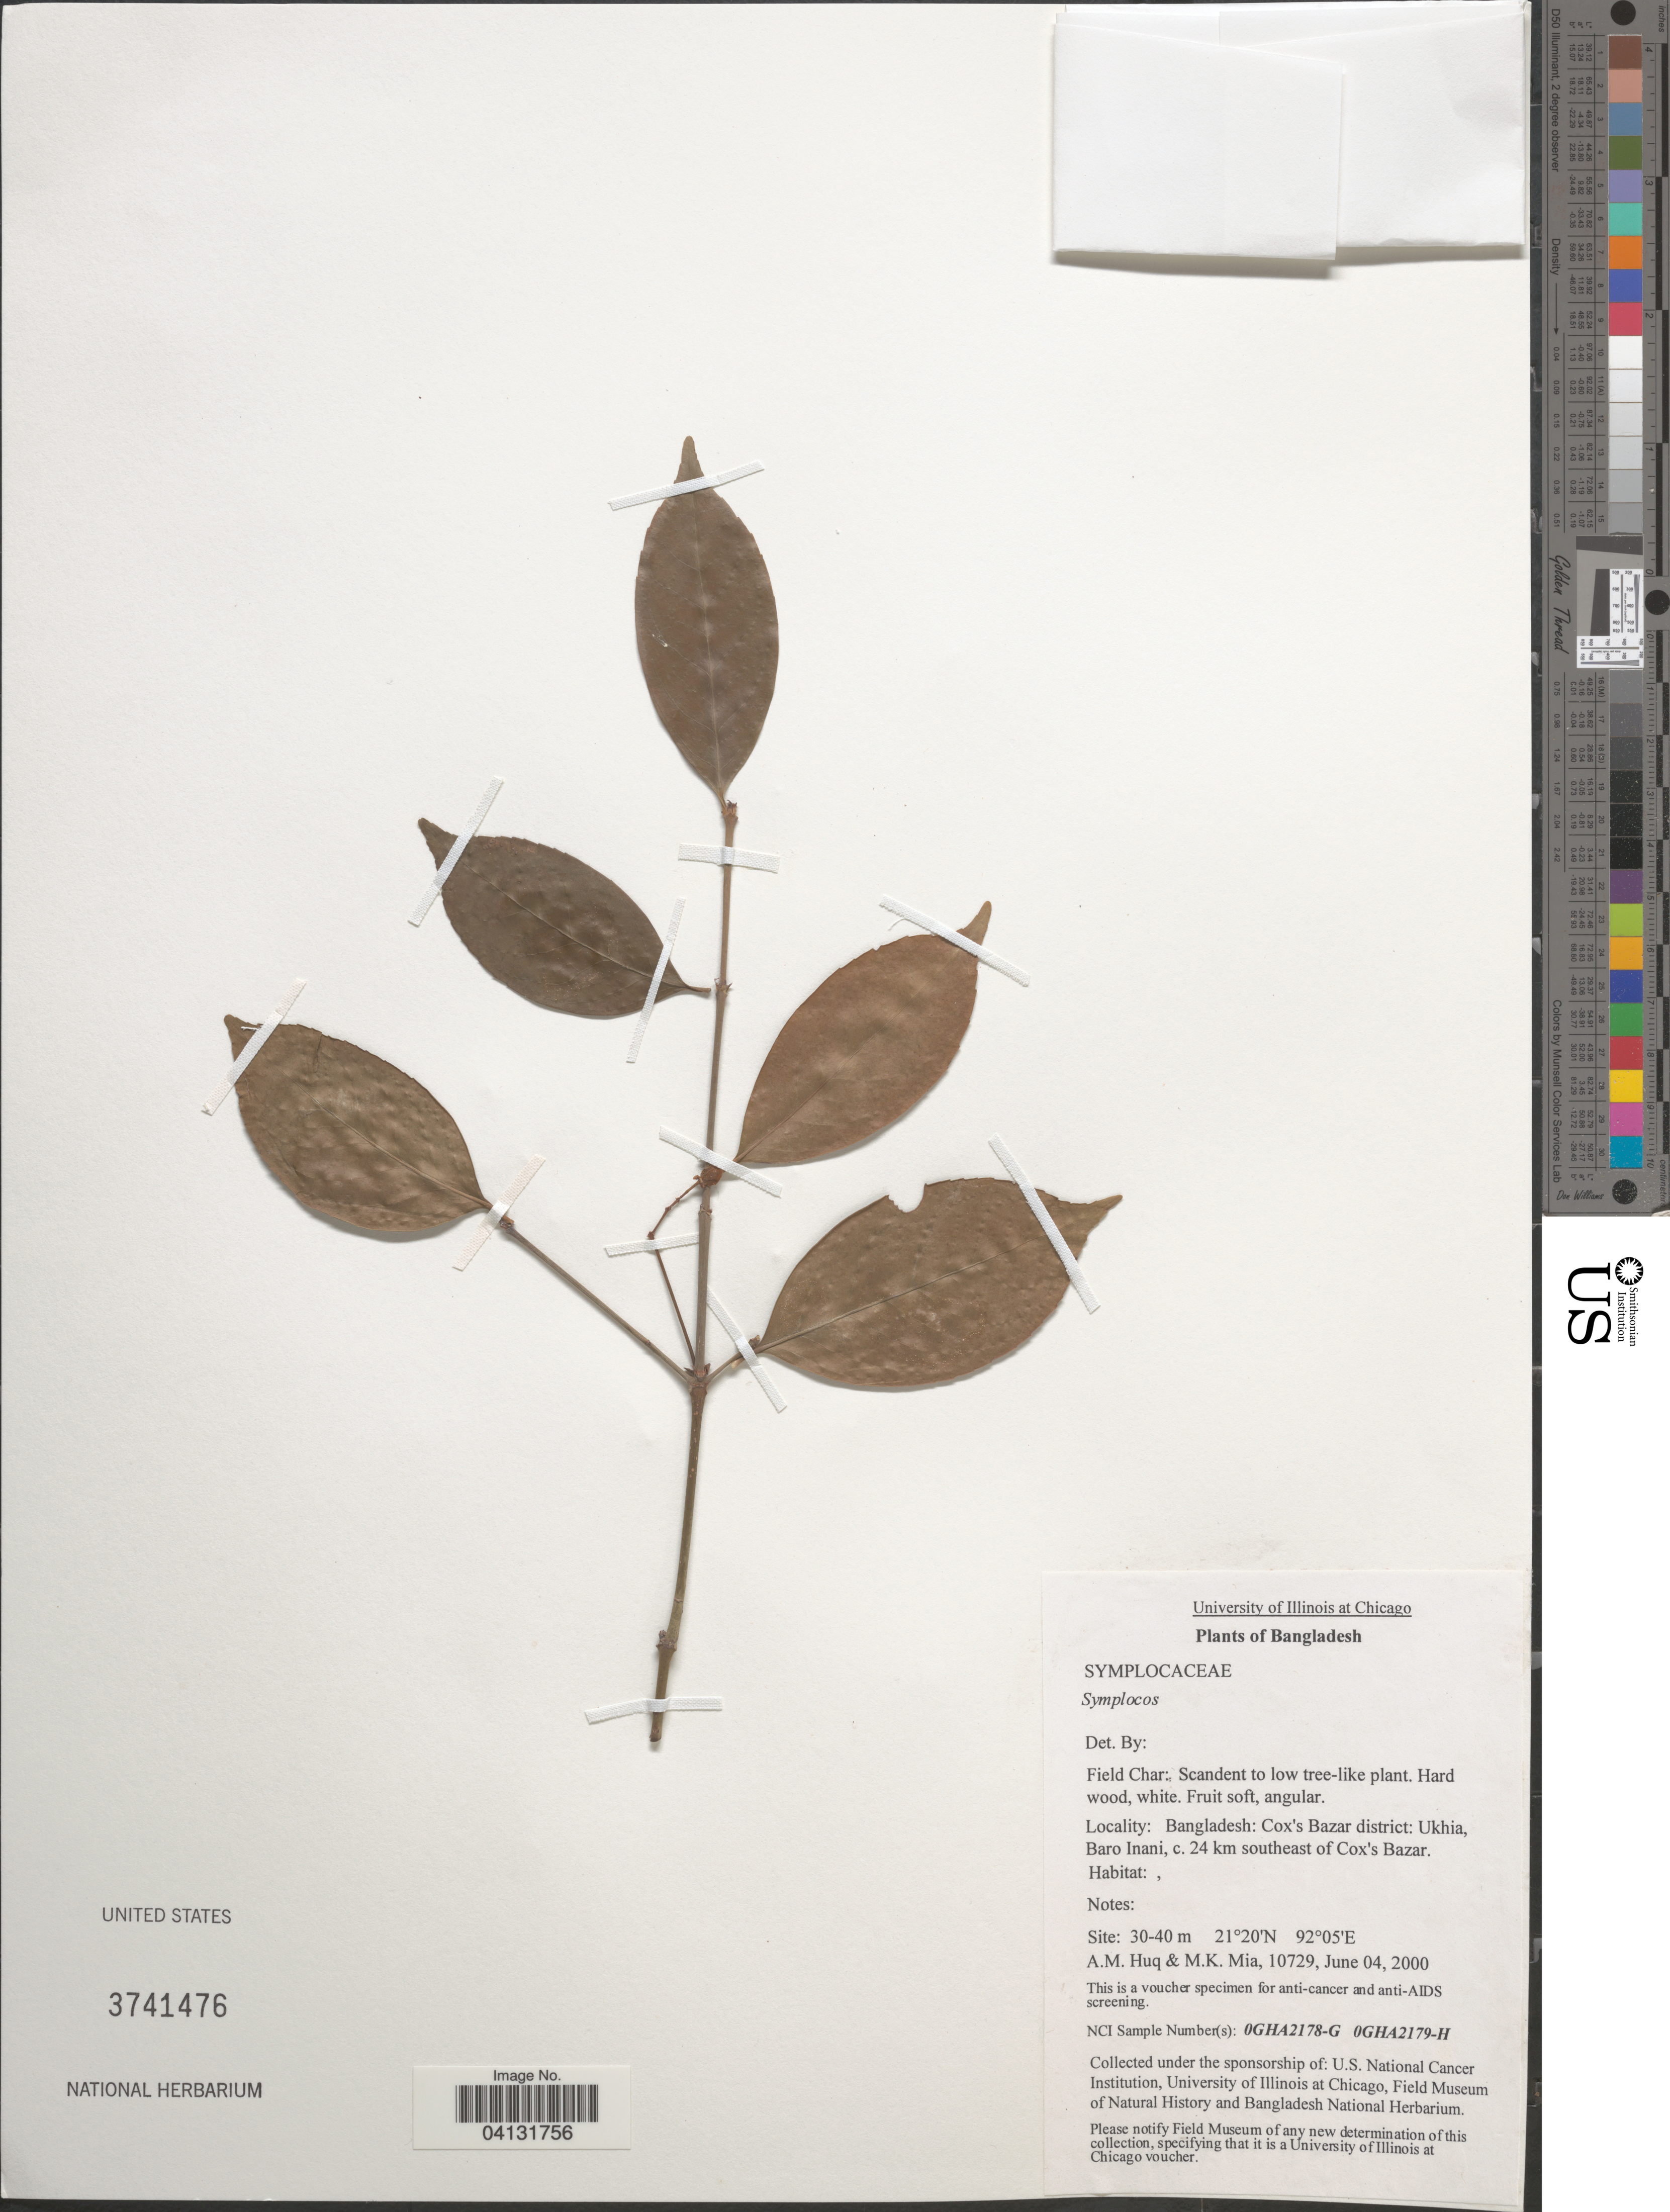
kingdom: Plantae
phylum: Tracheophyta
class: Magnoliopsida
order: Ericales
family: Symplocaceae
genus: Symplocos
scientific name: Symplocos sp.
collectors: A. M. Huq & M. Mia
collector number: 10729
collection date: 2000-06-04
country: Bangladesh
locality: Cox's Bazar district: Ukhia, Baro Inani, c. 24 km southeast of Cox's Bazar.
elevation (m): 30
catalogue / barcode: US 3741476